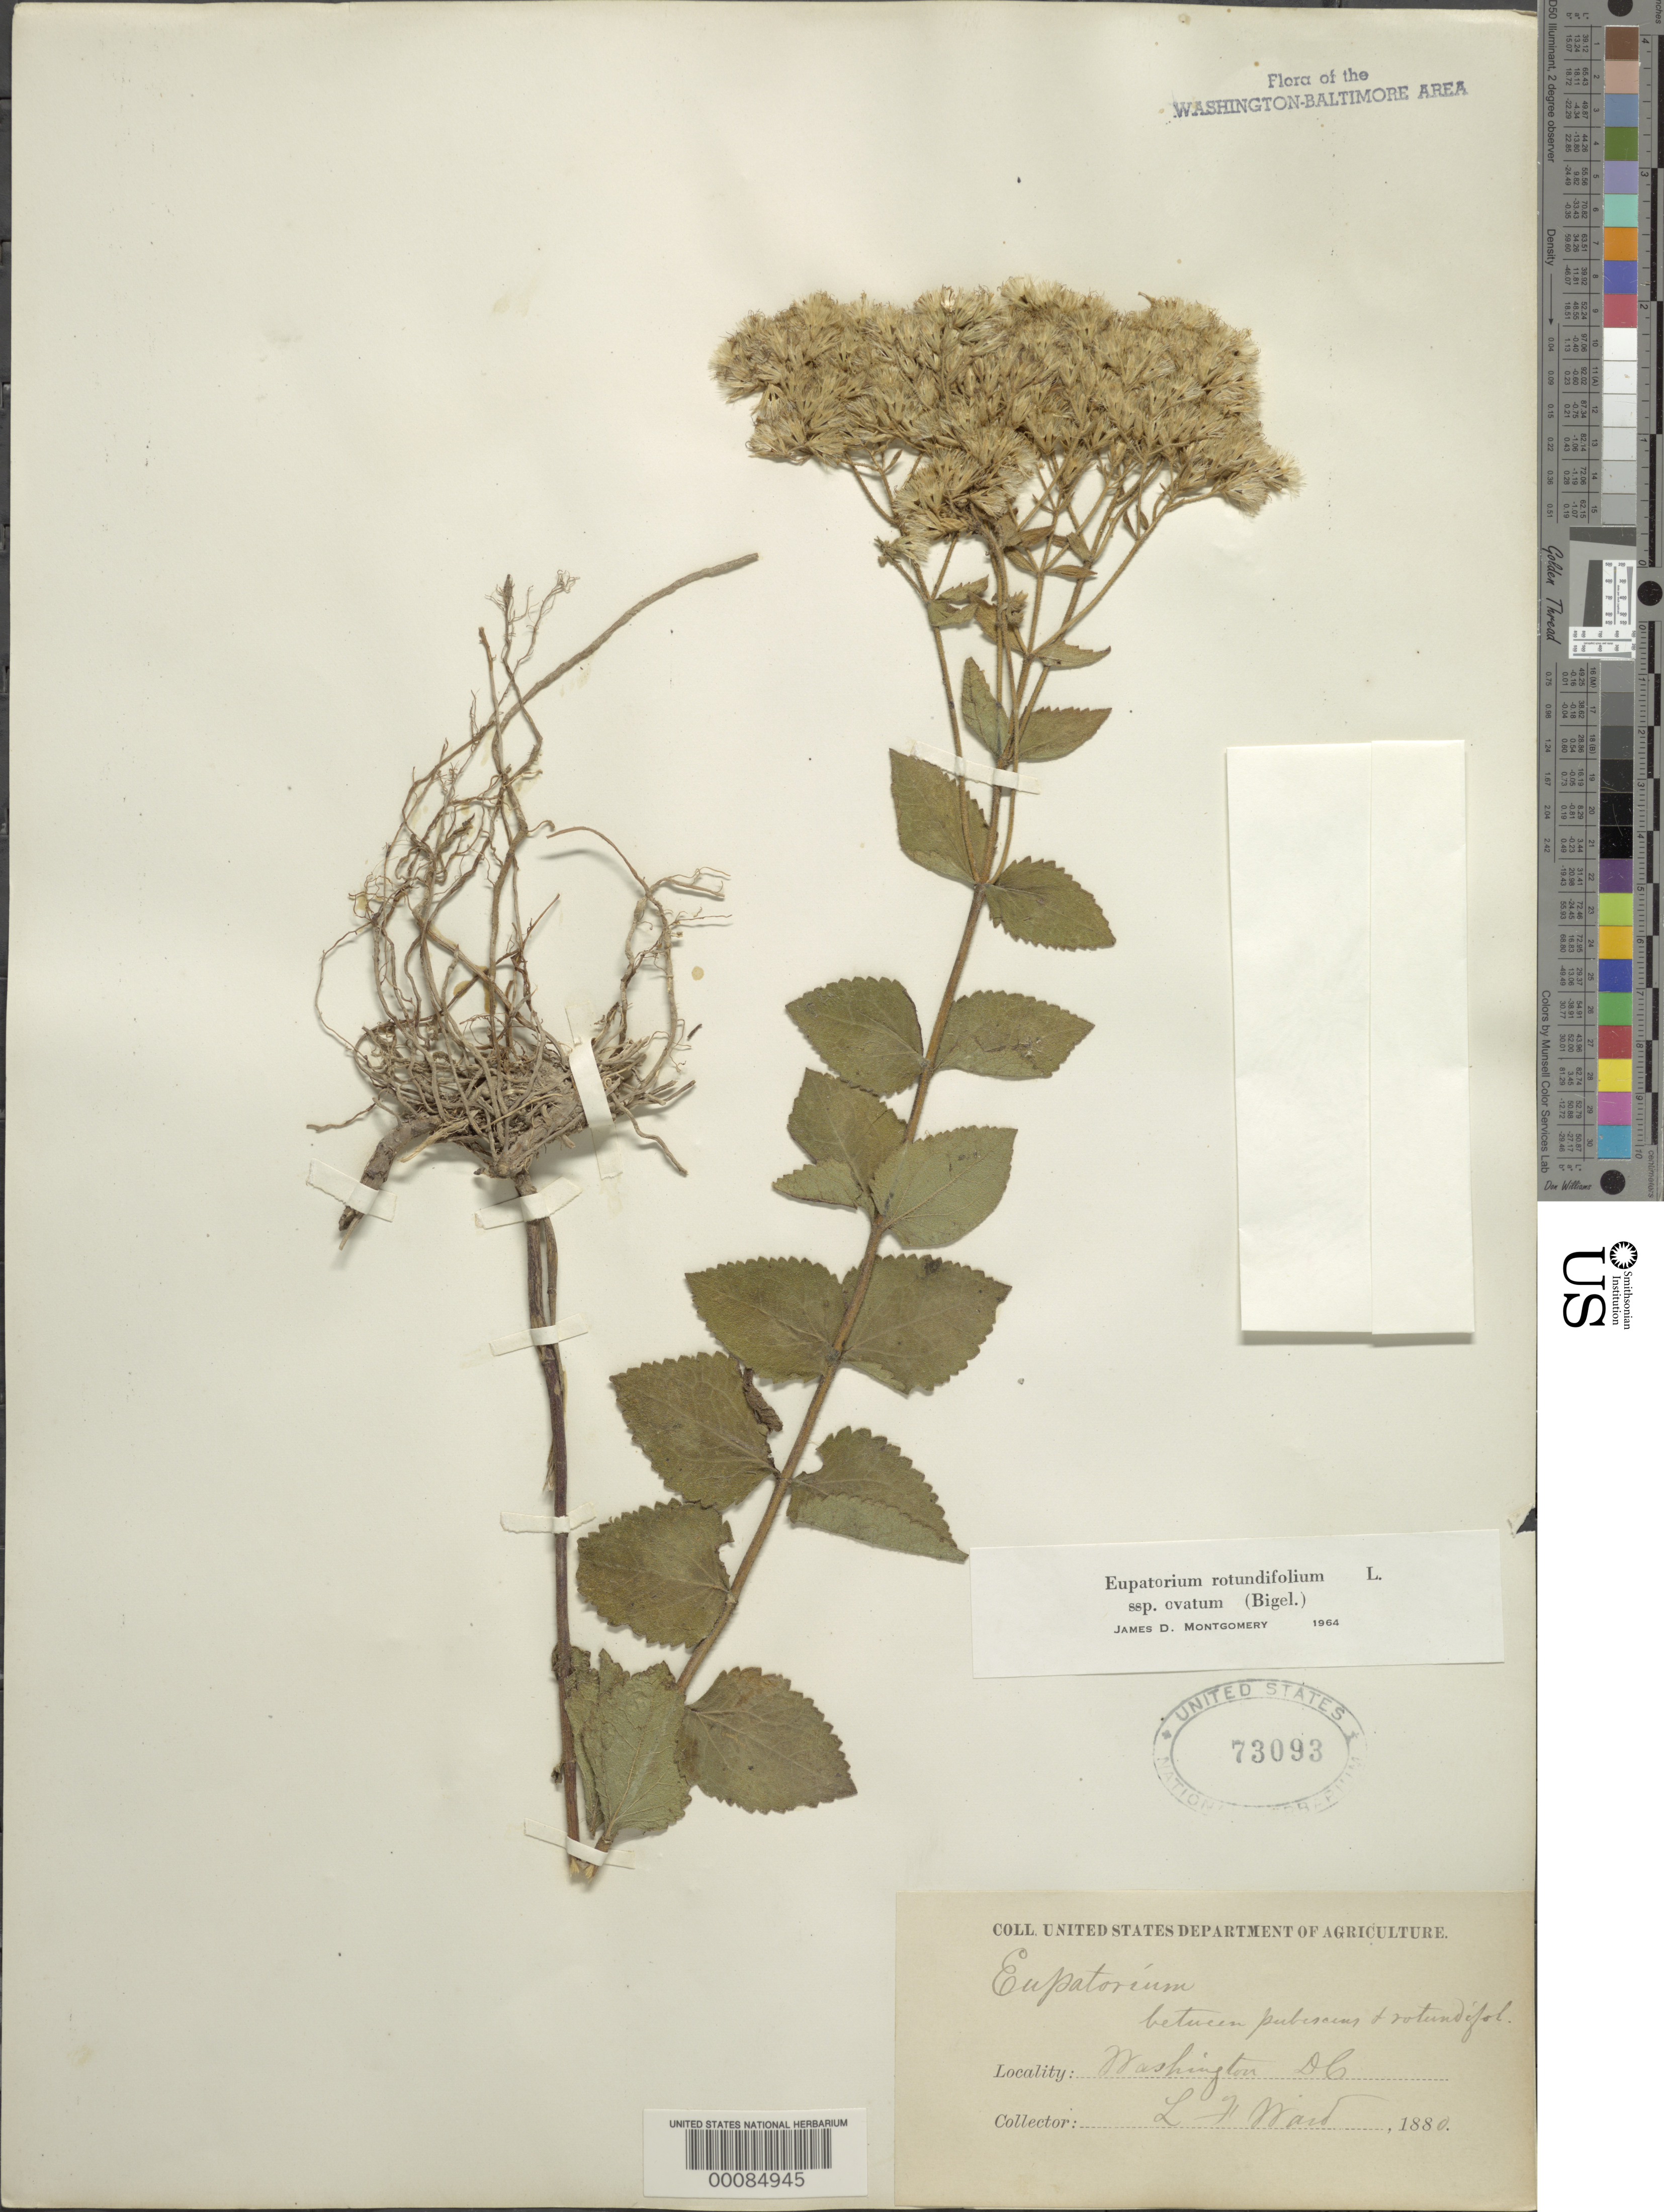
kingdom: Plantae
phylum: Tracheophyta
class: Magnoliopsida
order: Asterales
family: Asteraceae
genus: Eupatorium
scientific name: Eupatorium rotundifolium var. ovatum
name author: (Bigelow) J.D. Montgom. & Fairbrothers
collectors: L. F. Ward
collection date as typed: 1880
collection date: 1880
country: United States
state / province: District of Columbia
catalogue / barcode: US 73093